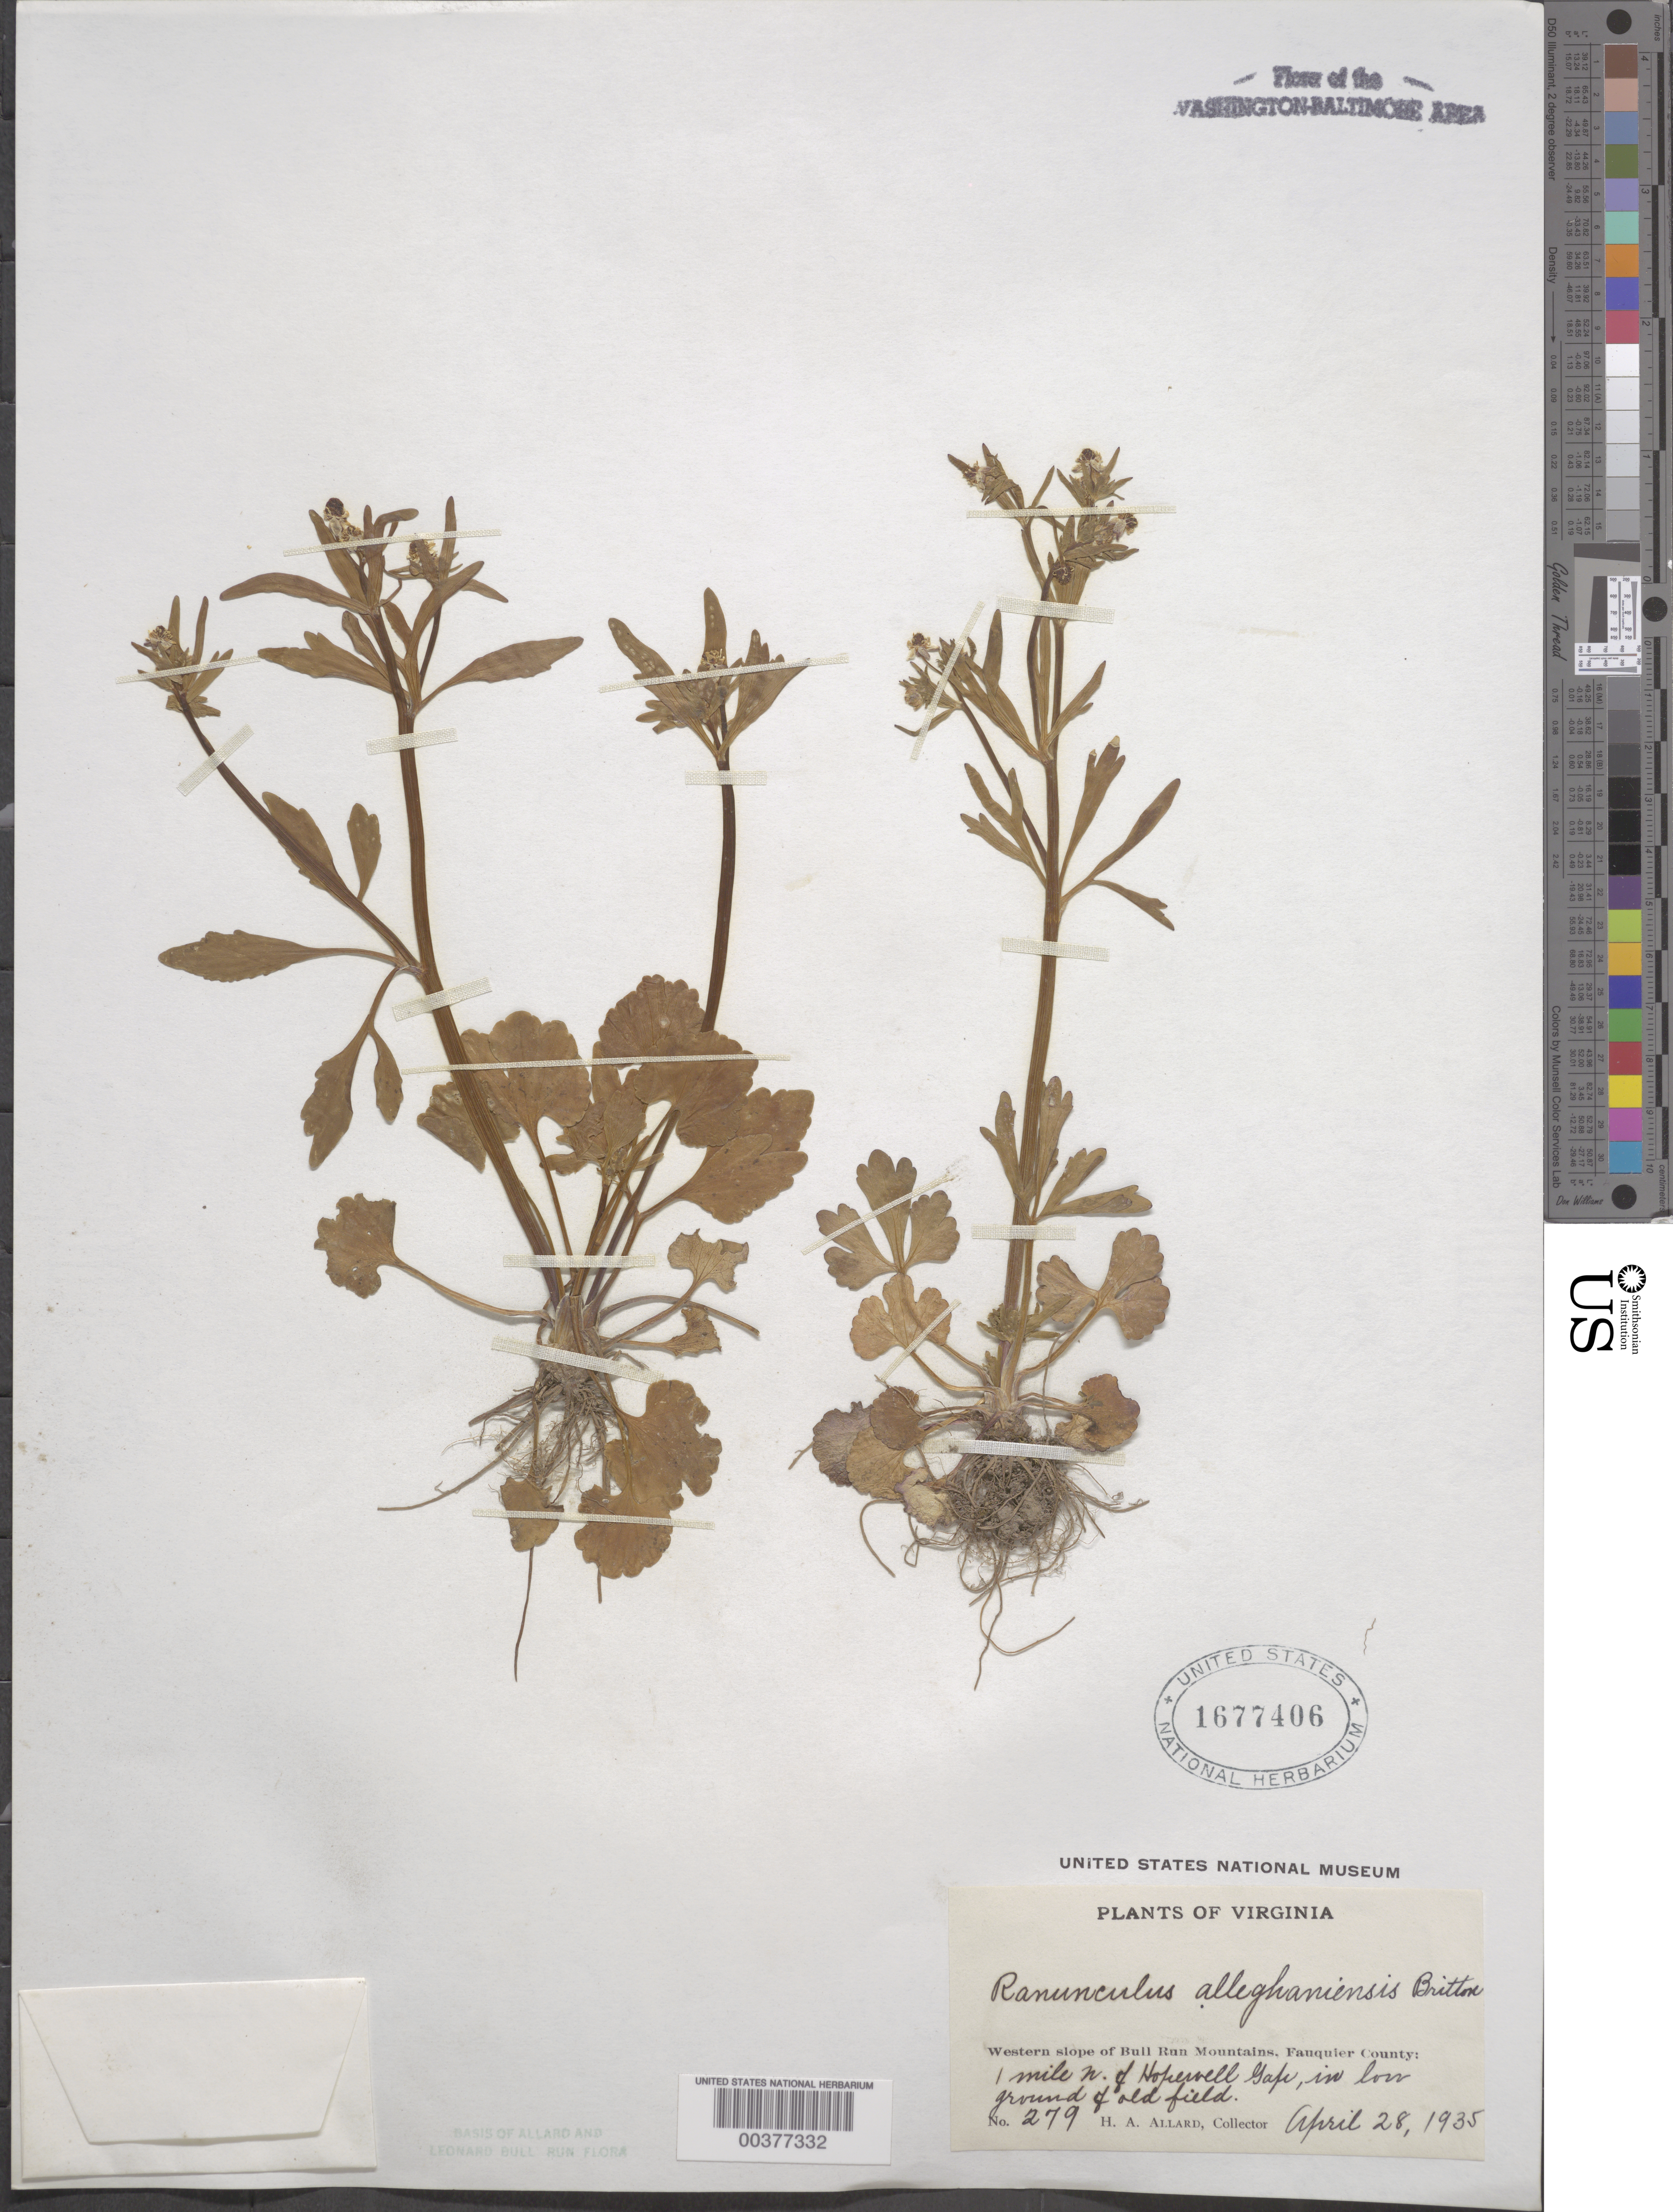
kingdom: Plantae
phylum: Tracheophyta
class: Magnoliopsida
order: Ranunculales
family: Ranunculaceae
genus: Ranunculus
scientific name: Ranunculus allegheniensis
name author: Britton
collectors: H. A. Allard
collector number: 279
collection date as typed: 28 Apr 1935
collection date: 1935-04-28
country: United States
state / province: Virginia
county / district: Fauquier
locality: North of Hopewell Gap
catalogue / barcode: US 1677406